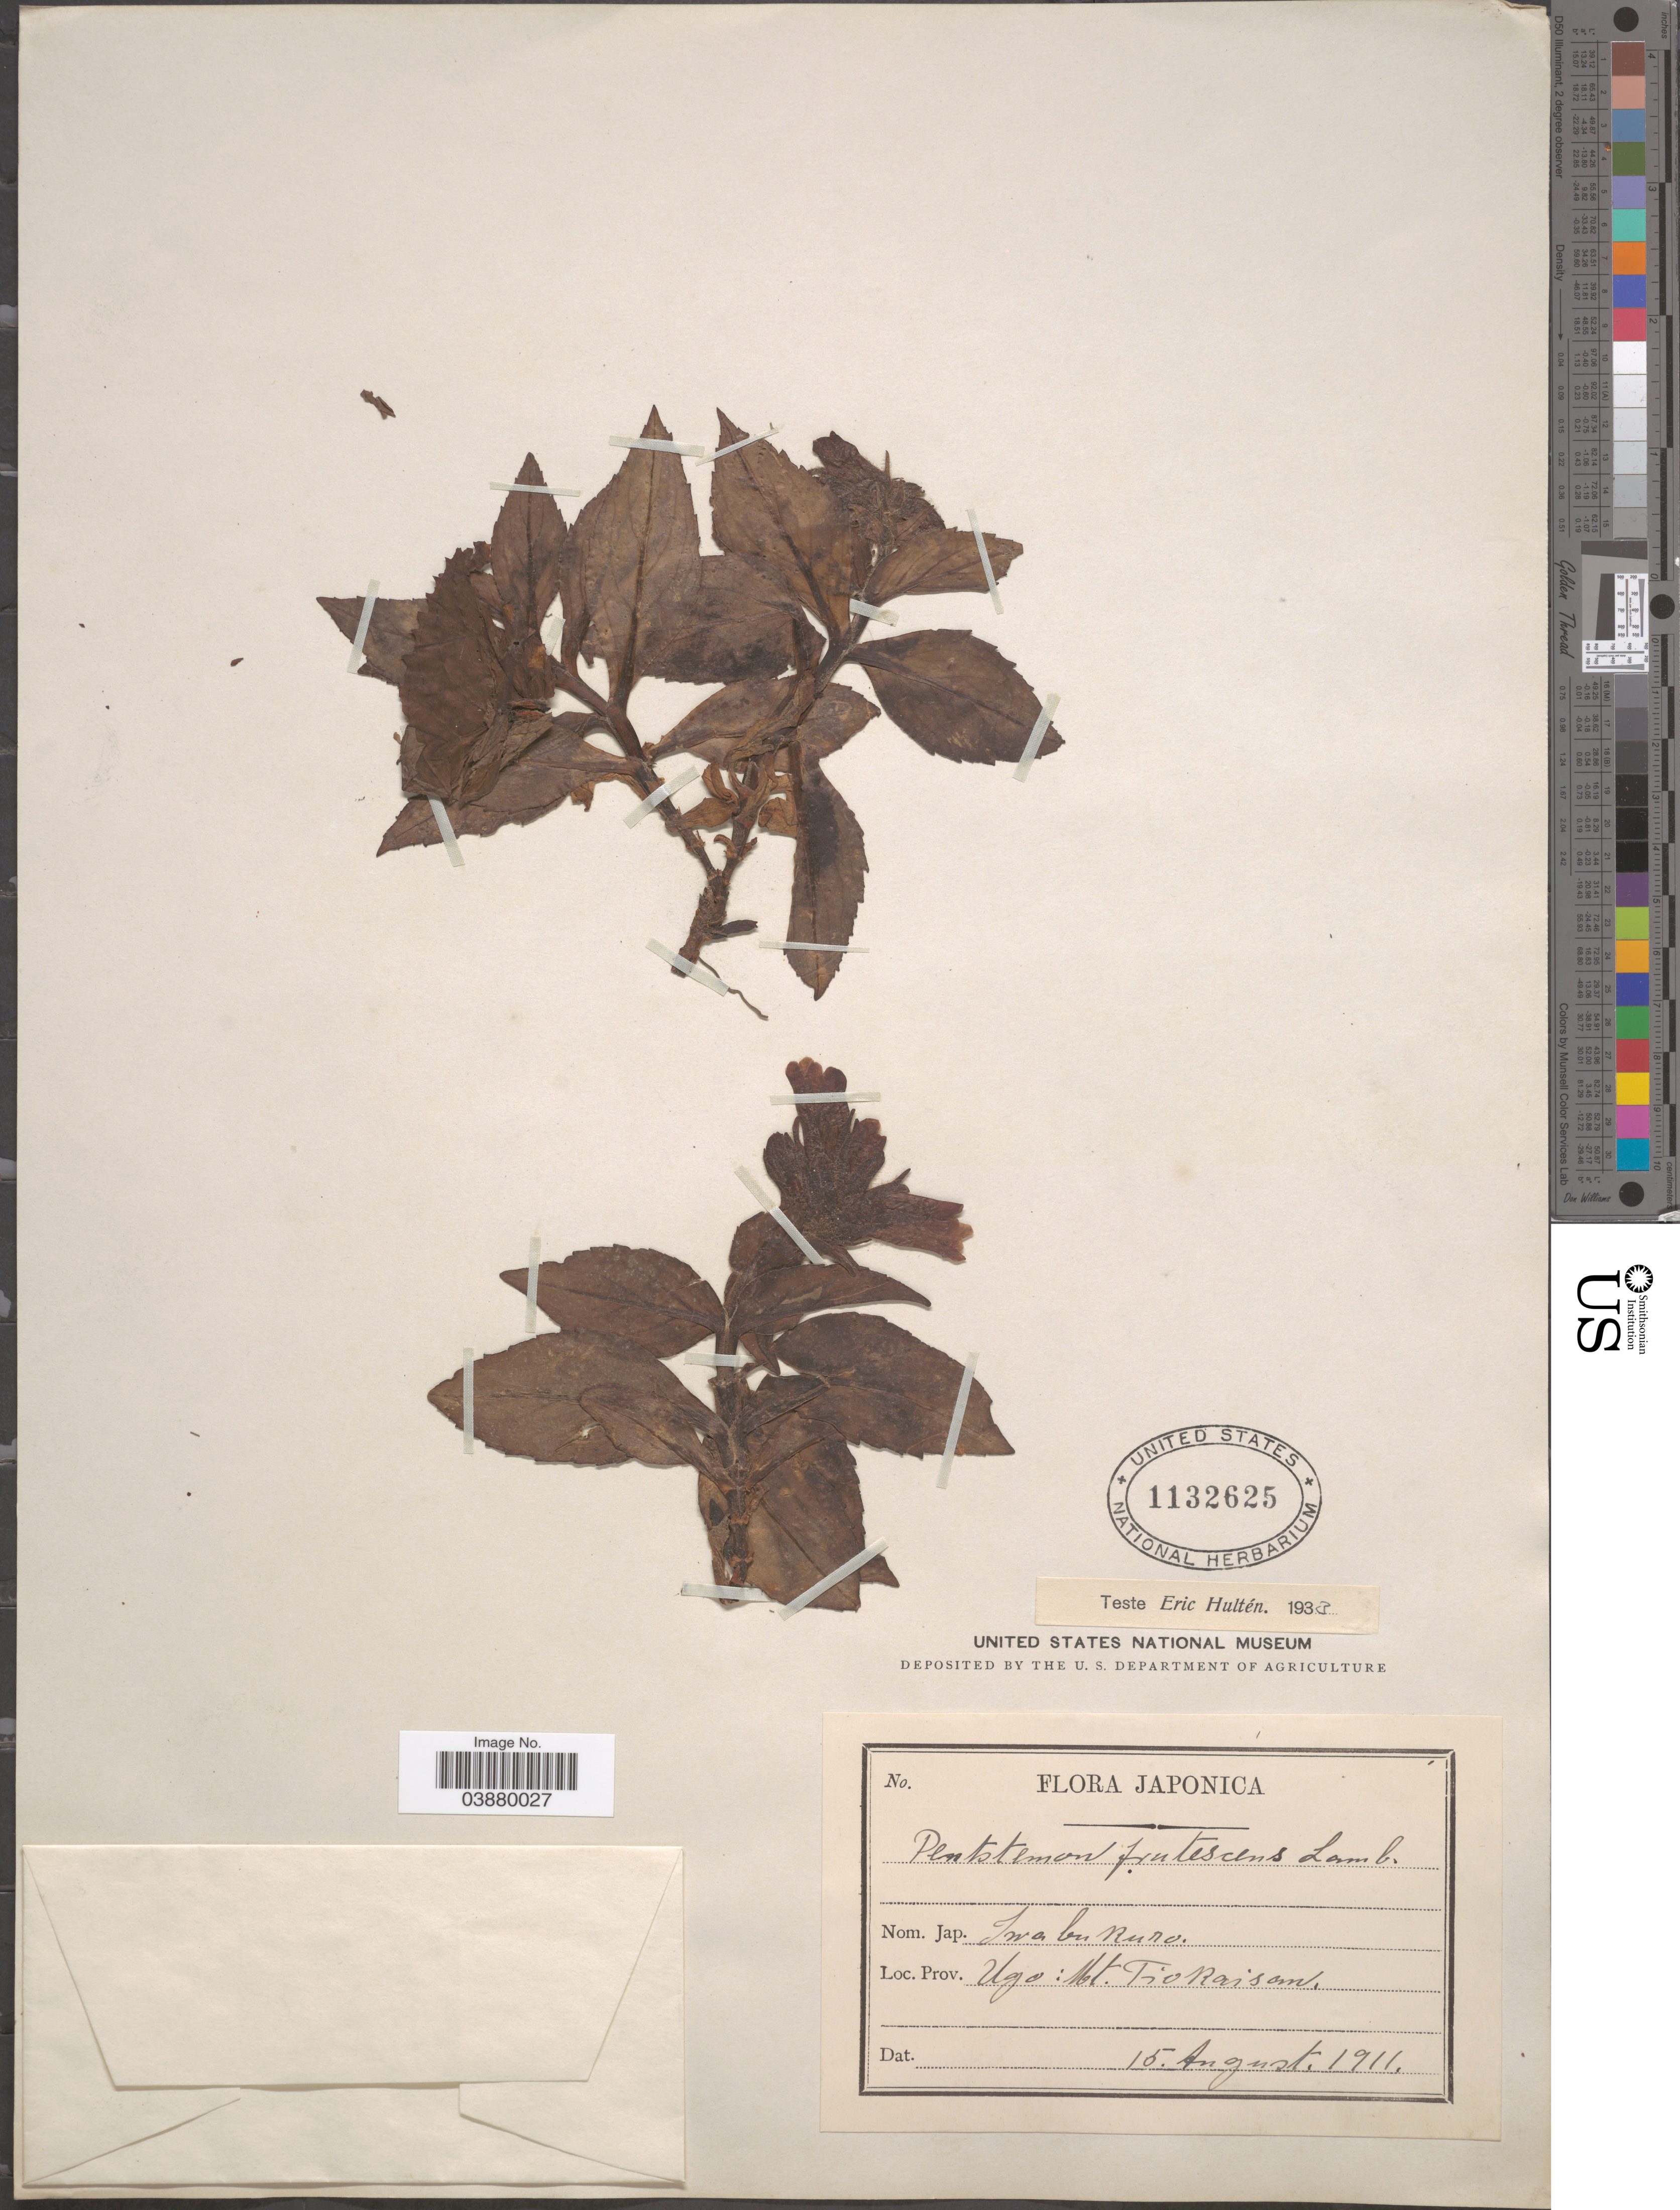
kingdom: Plantae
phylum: Tracheophyta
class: Magnoliopsida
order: Lamiales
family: Plantaginaceae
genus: Penstemon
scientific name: Penstemon frutescens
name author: Lamb.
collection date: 1911-08-15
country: Japan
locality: Prov. Ugo: Mt. Tiokaisan.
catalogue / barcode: US 1132625